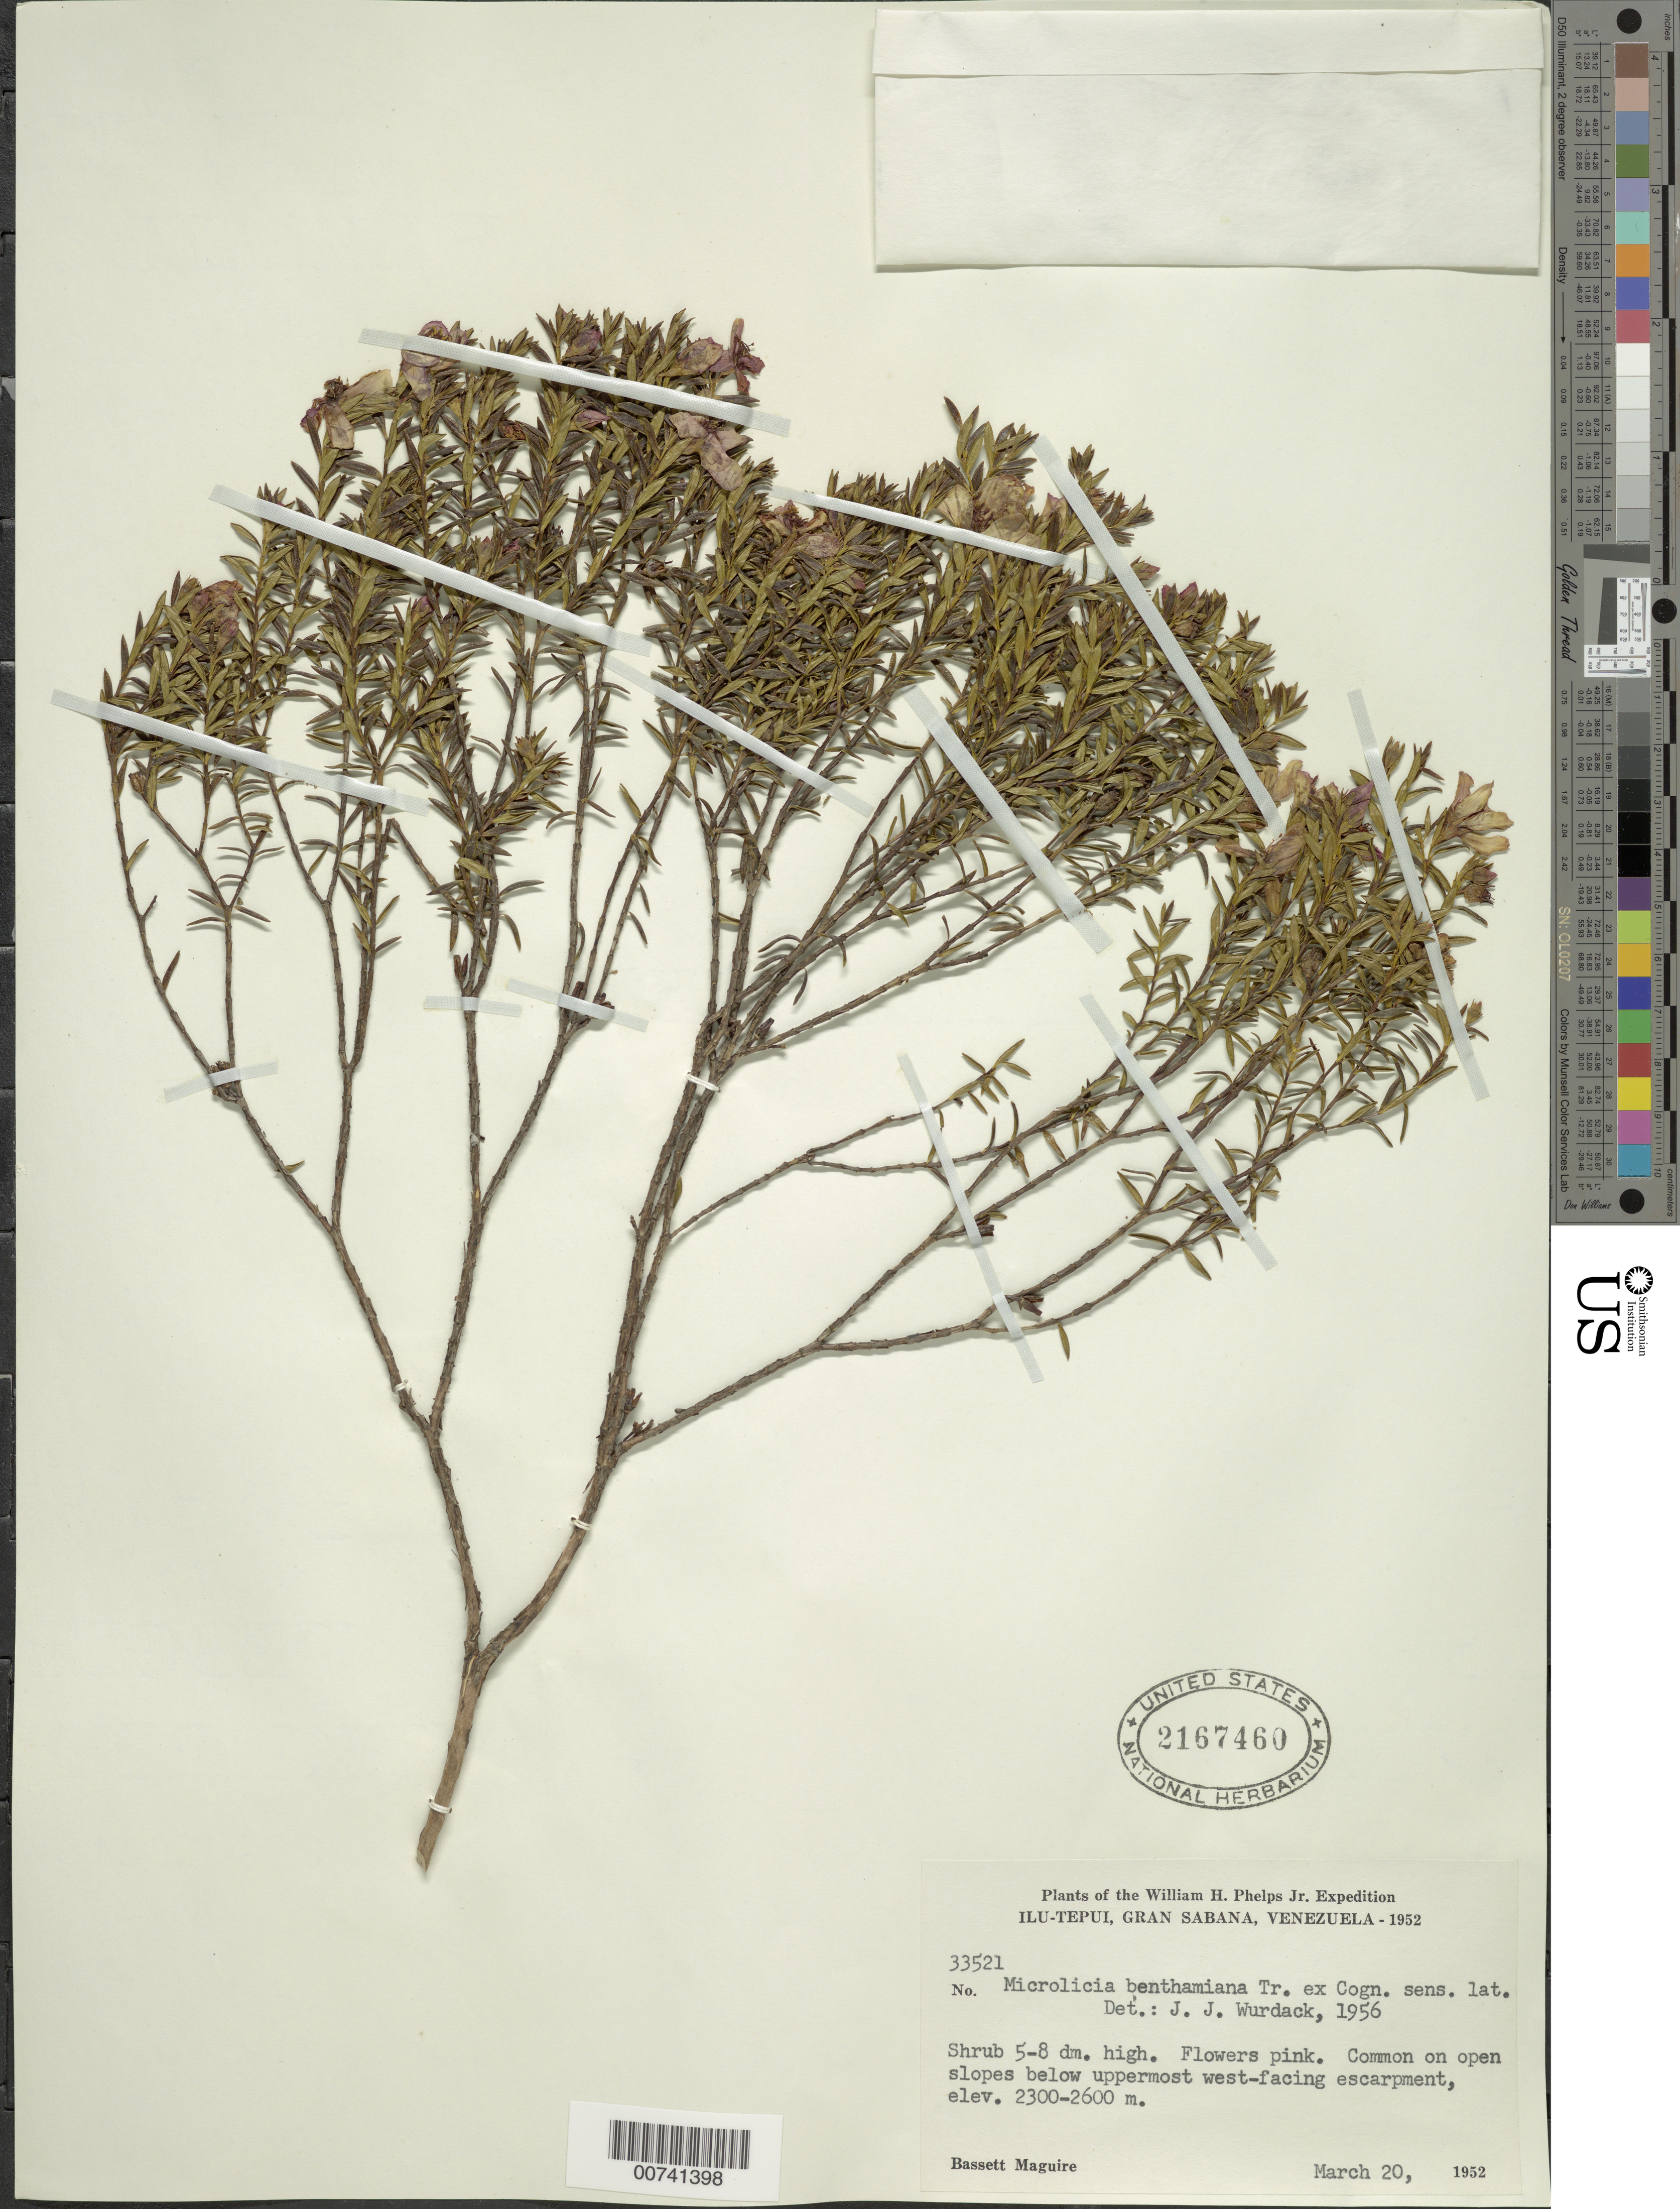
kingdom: Plantae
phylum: Tracheophyta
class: Magnoliopsida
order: Myrtales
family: Melastomataceae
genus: Microlicia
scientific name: Microlicia benthamiana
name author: Triana ex Cogn.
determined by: Wurdack, John J., (US), US (UNITED STATES)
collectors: B. Maguire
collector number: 33521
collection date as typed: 20-Mar-52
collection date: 1952-03-20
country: Venezuela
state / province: Bolívar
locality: Gran Sabana, Ilu-tepuí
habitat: Open slopes below uppermost west-facing escarpment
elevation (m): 2286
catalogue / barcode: US 2167460